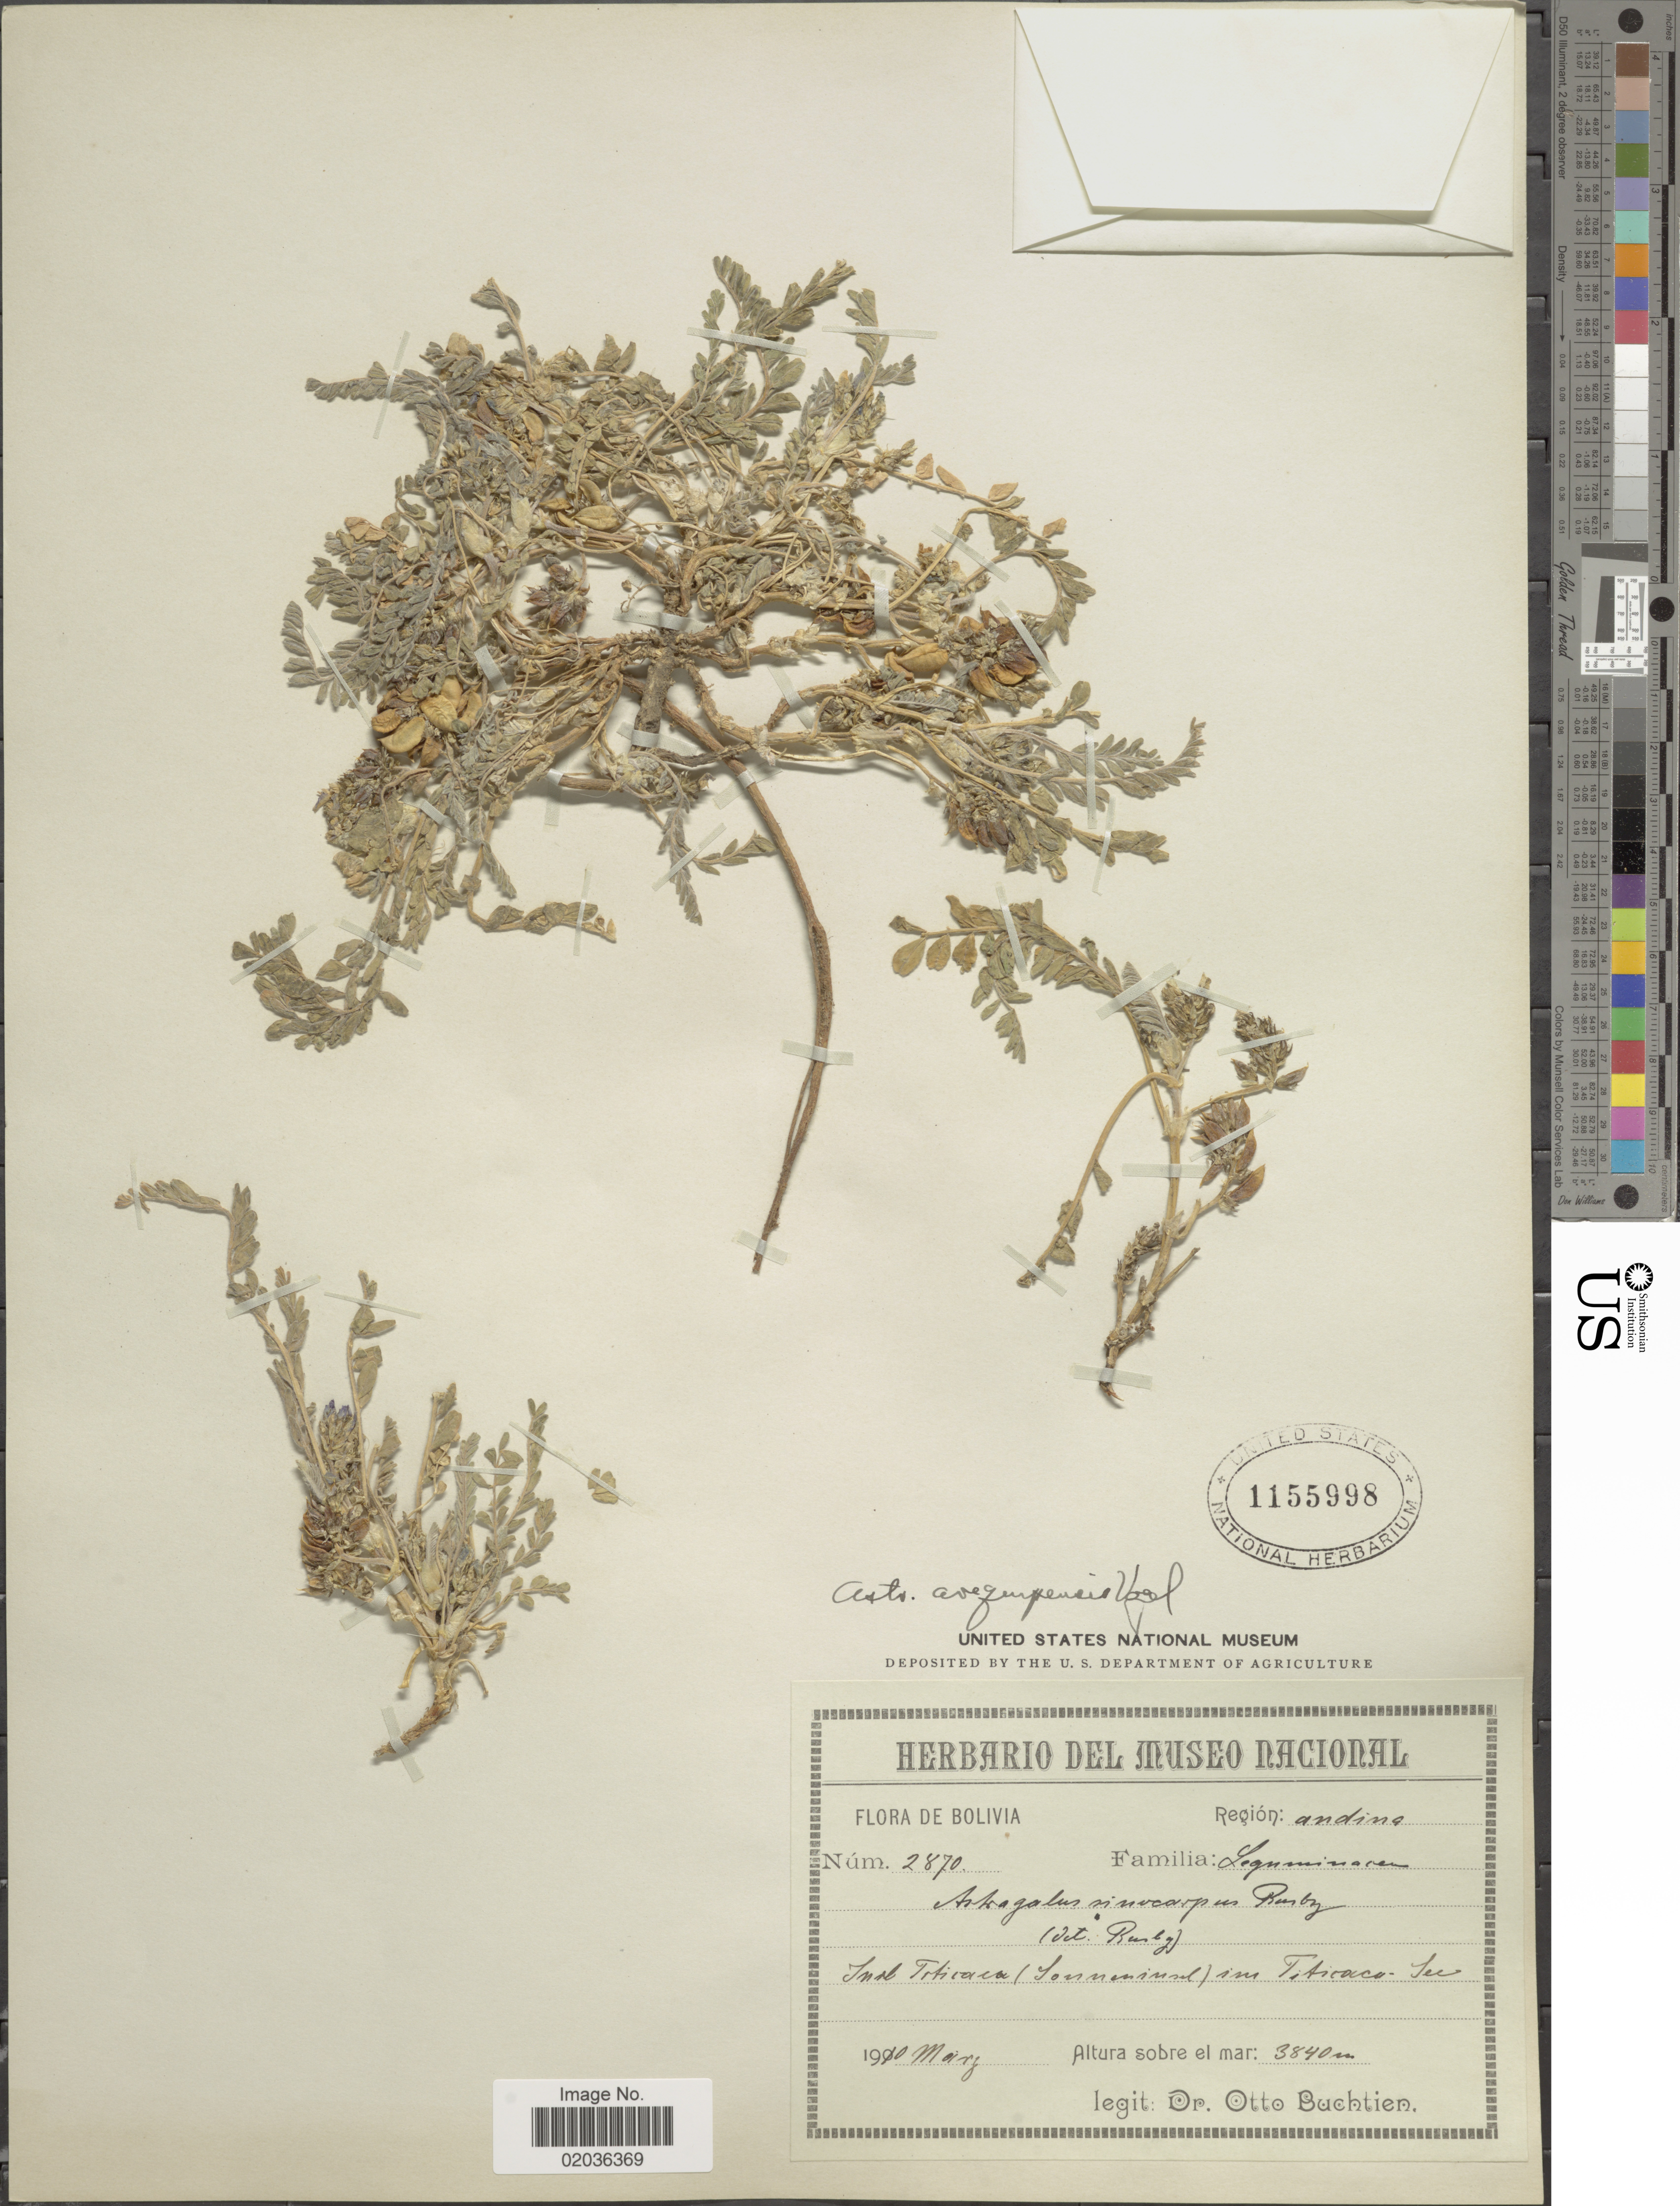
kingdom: Plantae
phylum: Tracheophyta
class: Magnoliopsida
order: Fabales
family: Fabaceae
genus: Astragalus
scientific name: Astragalus arequipensis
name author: Vogel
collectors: O. Buchtien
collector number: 2870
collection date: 1910-03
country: Bolivia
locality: Region Andina. Insel Titicaca ( Sonneninsel) im Titicaca Su.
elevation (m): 3840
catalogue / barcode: US 1155998